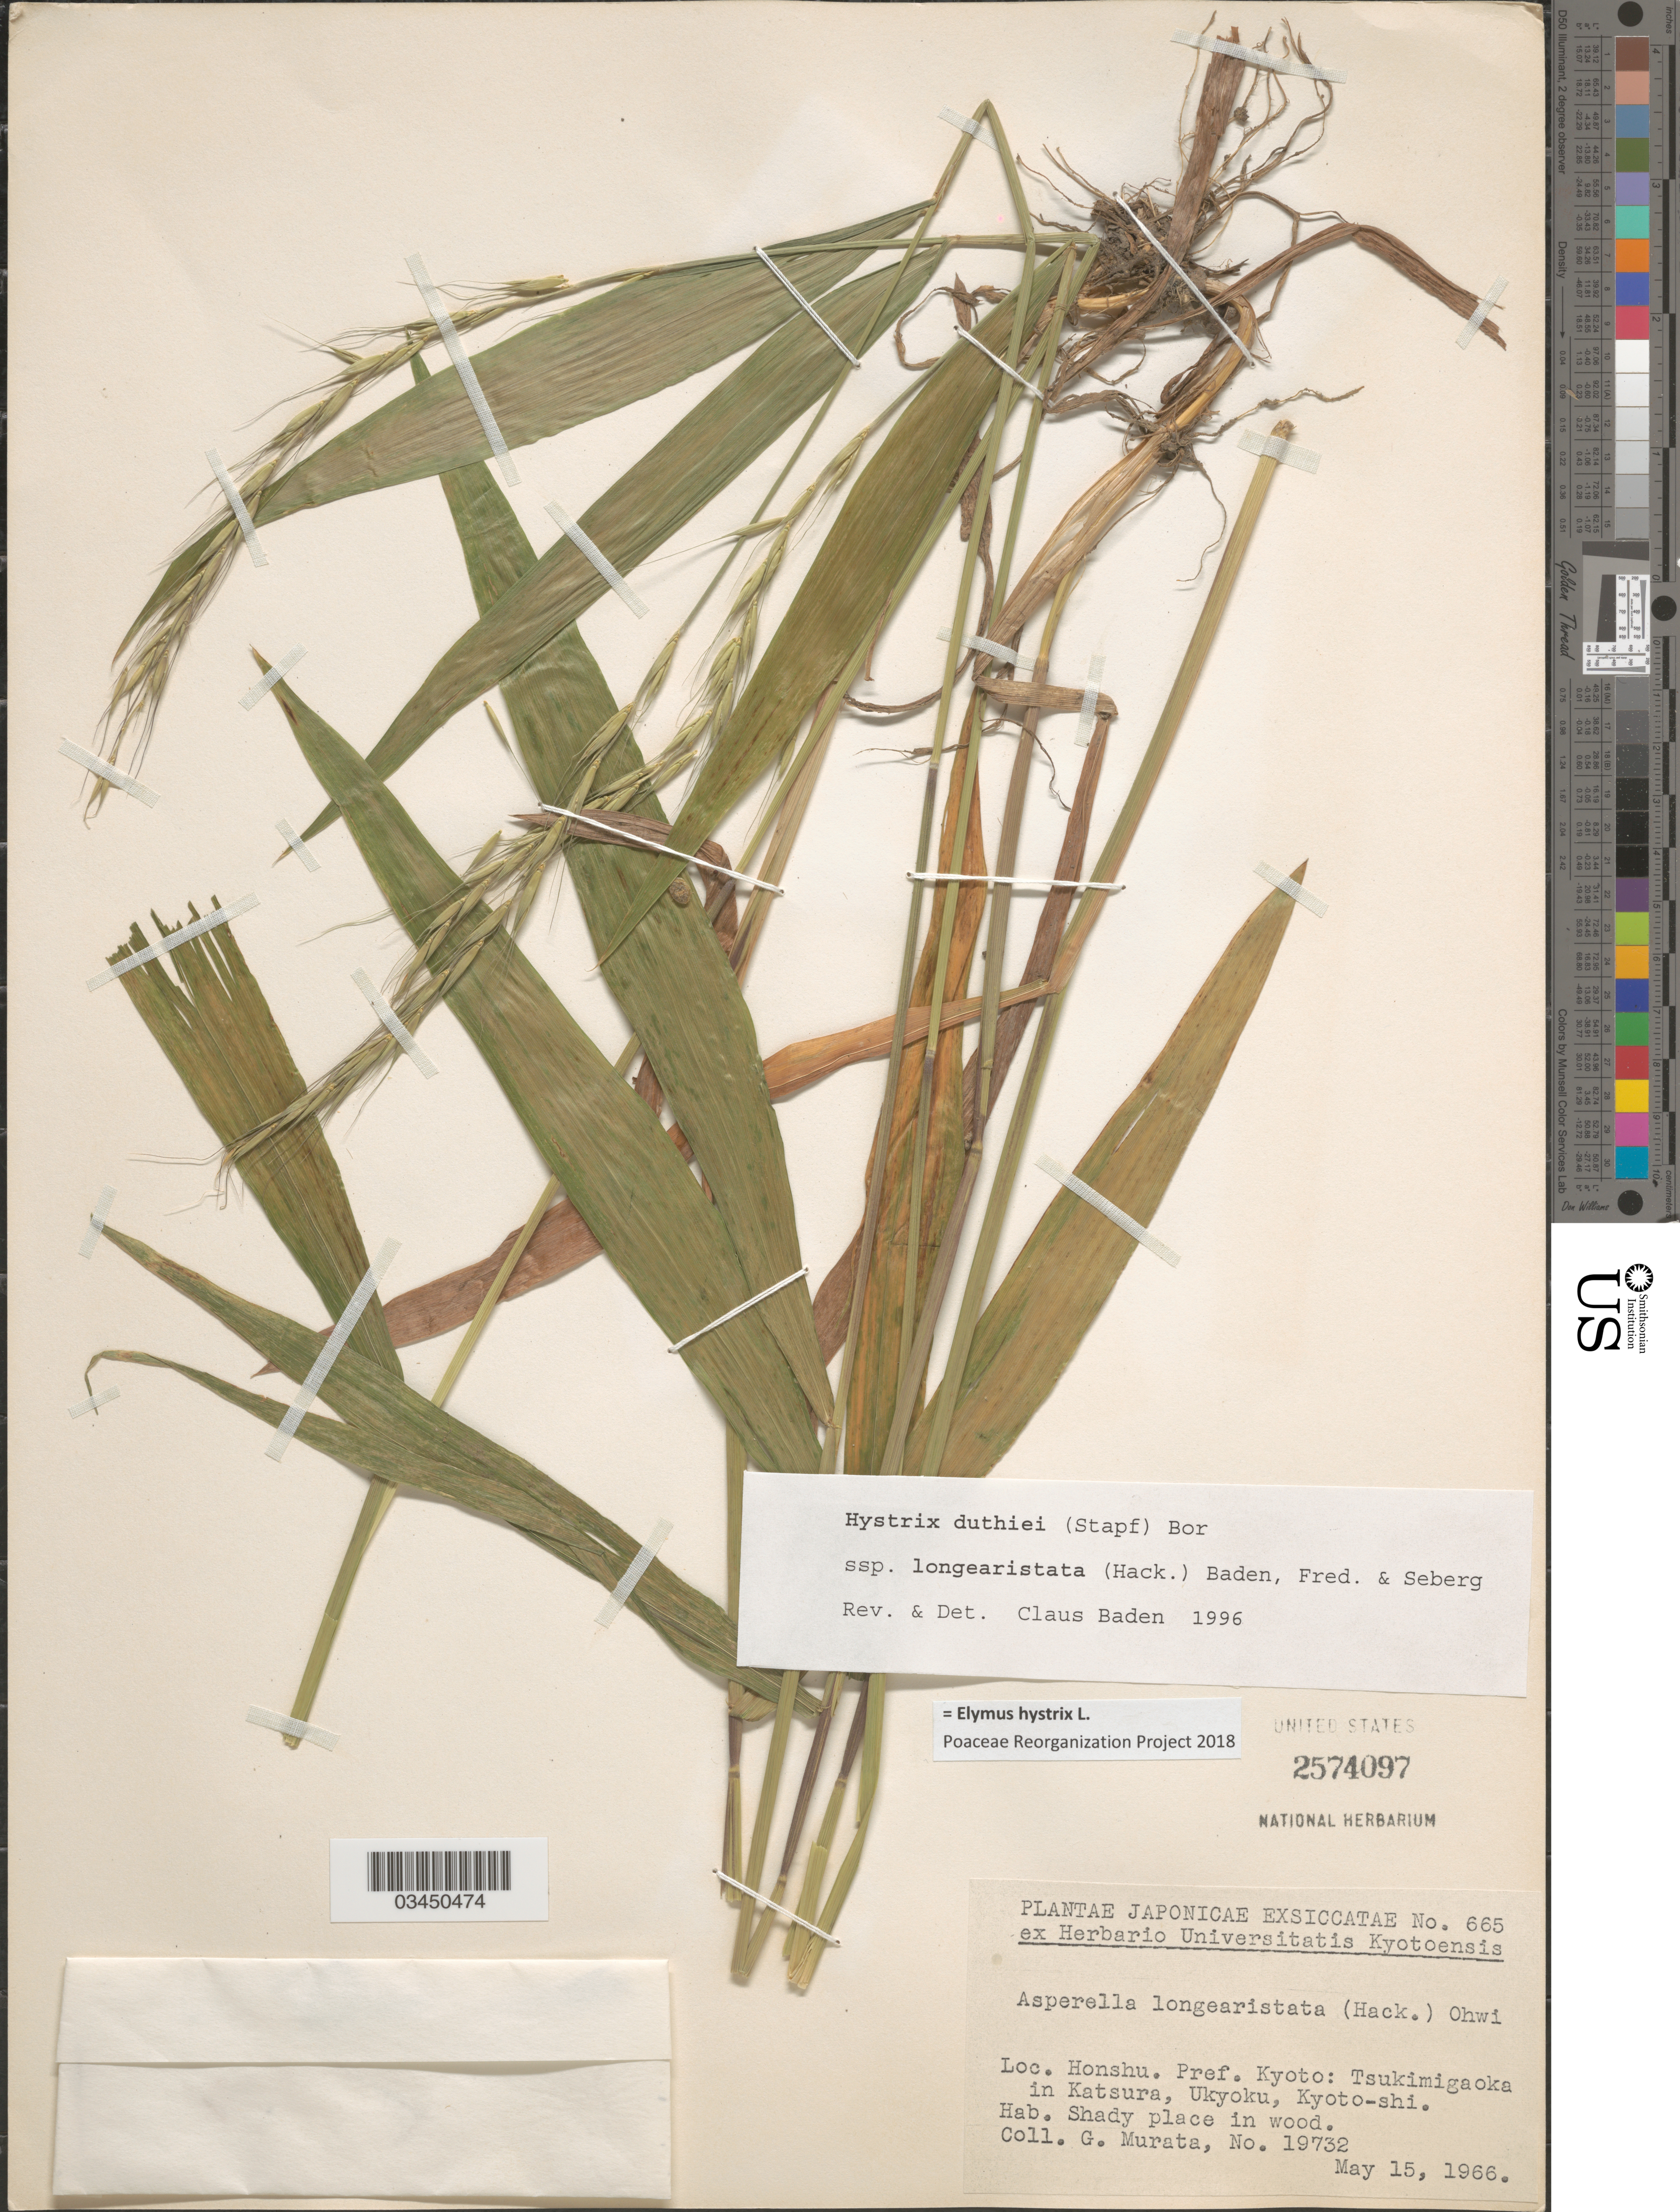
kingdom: Plantae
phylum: Tracheophyta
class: Liliopsida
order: Poales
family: Poaceae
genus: Elymus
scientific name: Elymus hystrix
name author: L.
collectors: G. Murata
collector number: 19732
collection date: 1966-05-15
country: Japan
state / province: Kyoto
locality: Japonicae. Honshu: Pref. Kyoto: Tsukimigaoka in Katsura, Ukyoku, Kyoto-shi. Shady place in wood.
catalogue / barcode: US 2574097